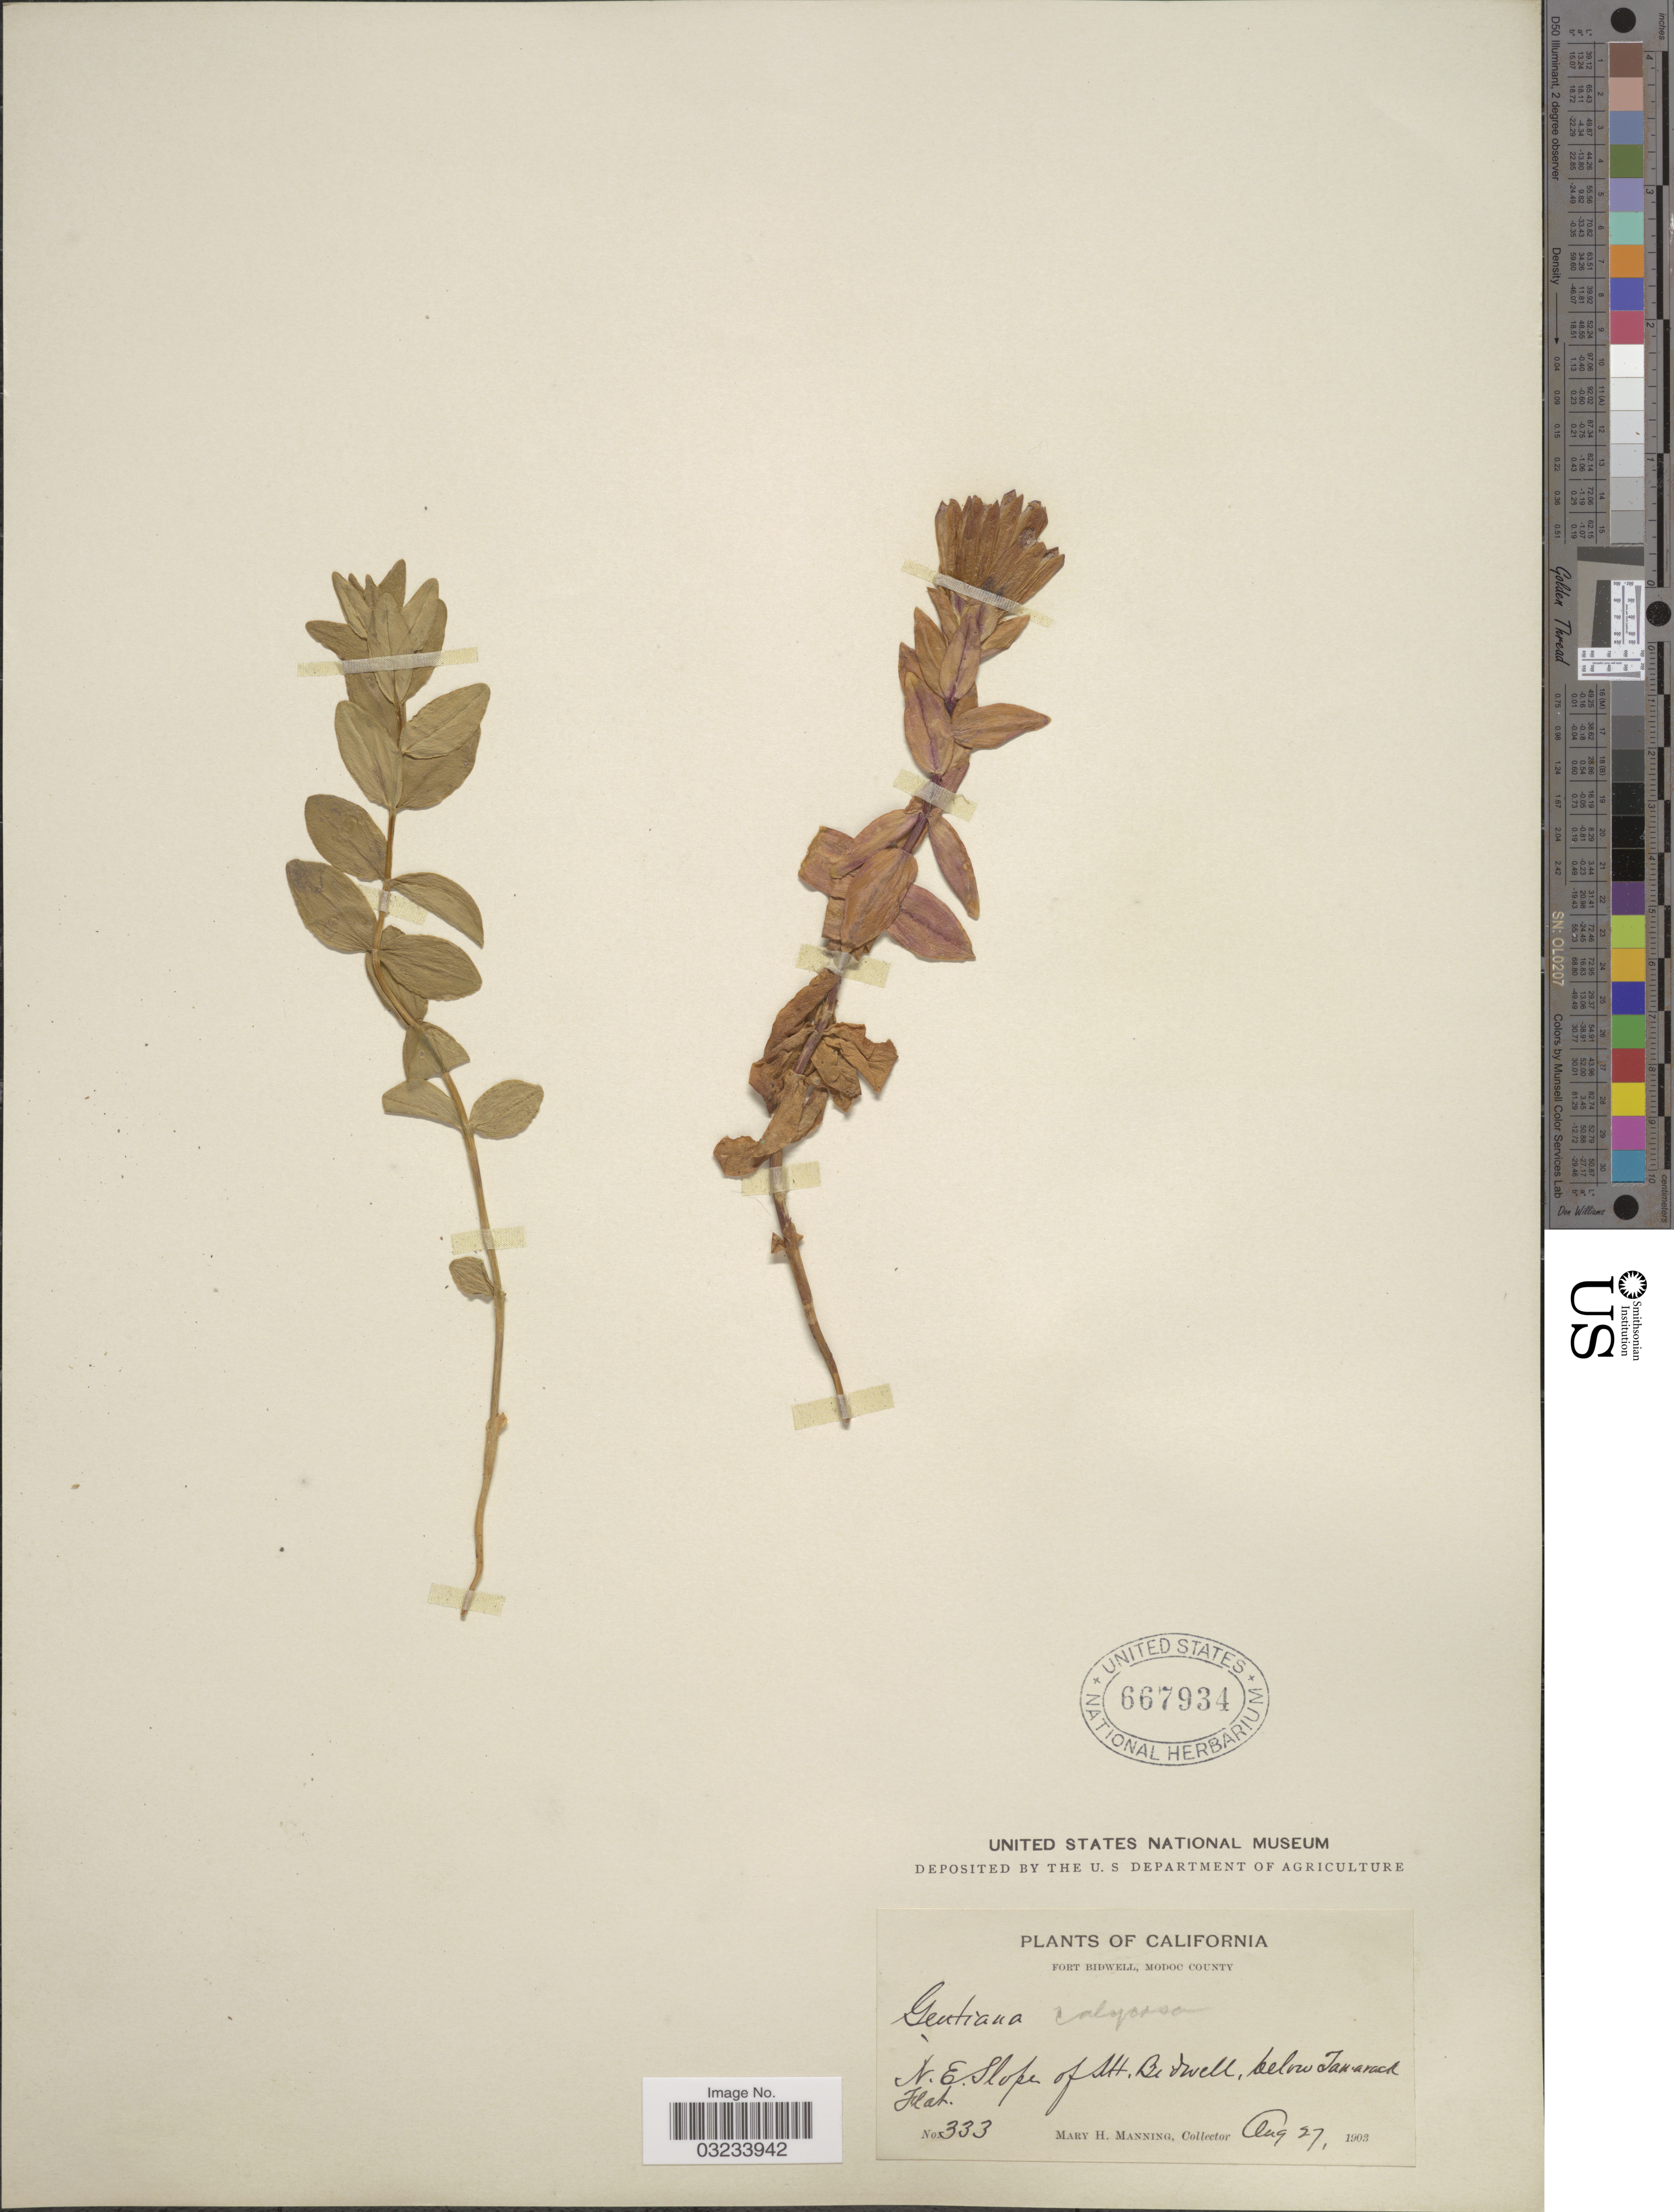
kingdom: Plantae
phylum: Tracheophyta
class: Magnoliopsida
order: Gentianales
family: Gentianaceae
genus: Gentiana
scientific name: Gentiana calycosa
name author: Griseb.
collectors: M. Manning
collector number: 333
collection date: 1903-08-27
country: United States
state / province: California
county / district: Modoc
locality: Fort Bidwell, Modoc County, N.E. Slope of Mt. Bidwell, below Tamarack.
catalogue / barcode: US 667934